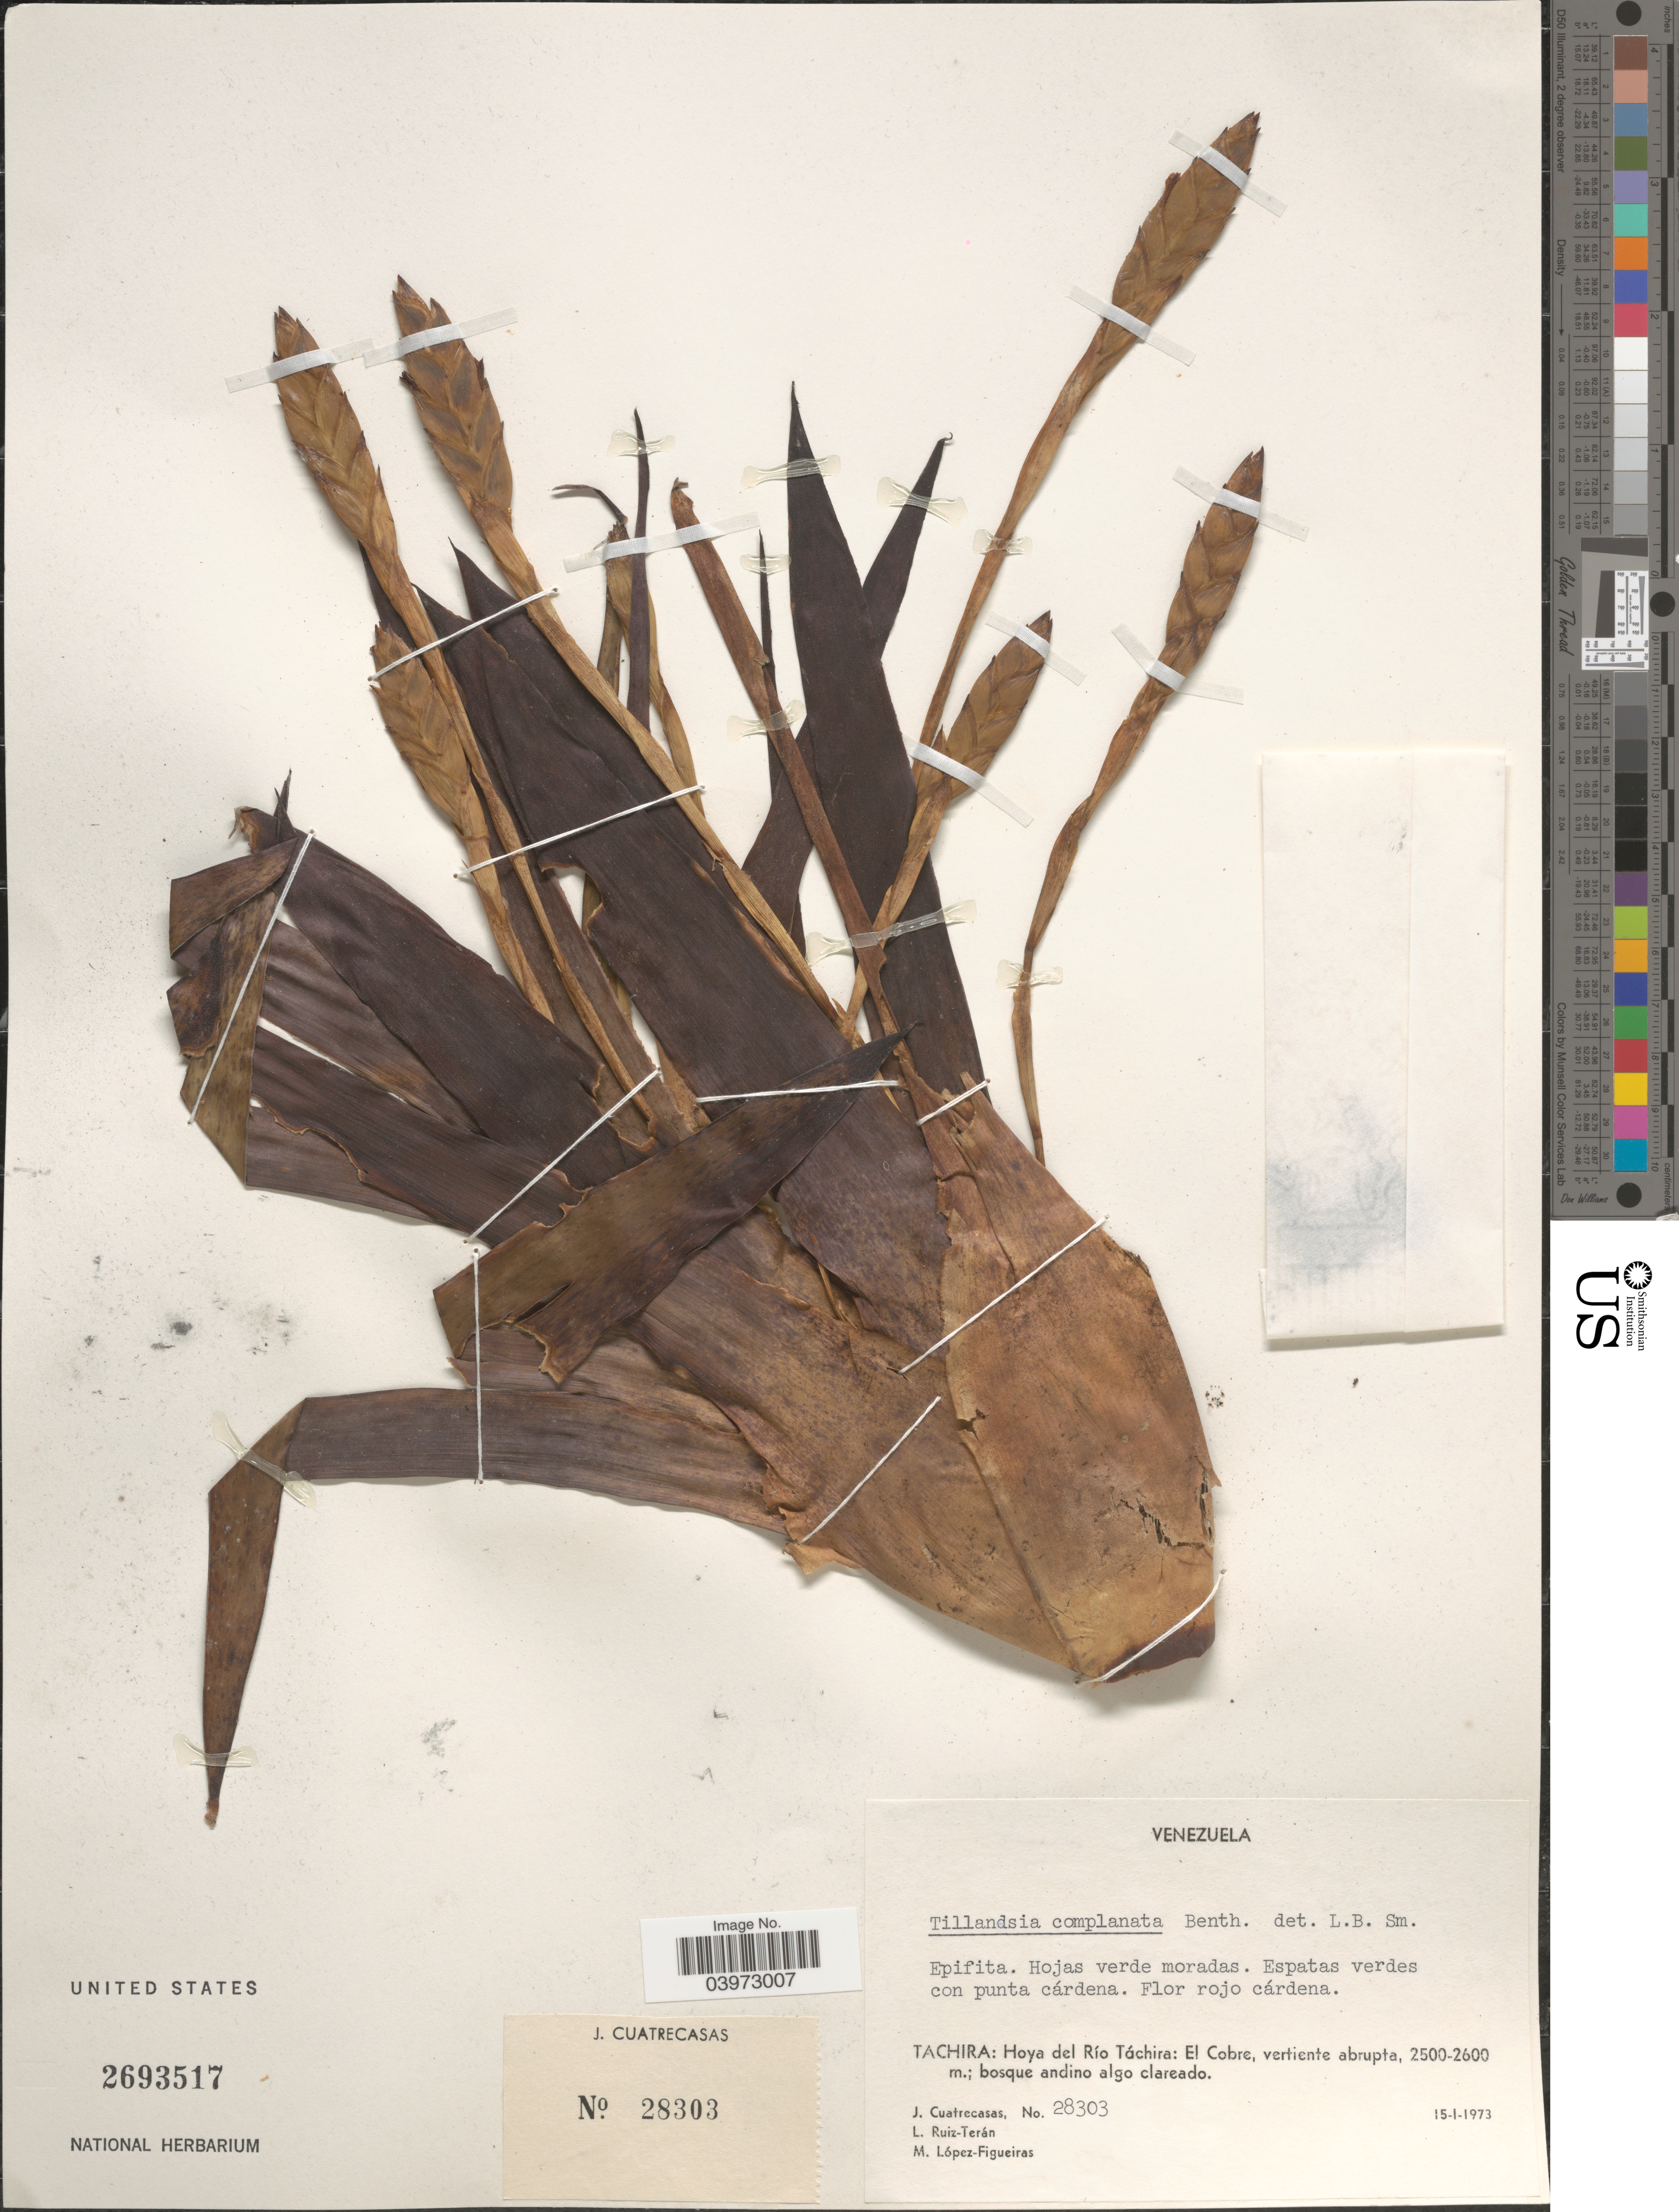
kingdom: Plantae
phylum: Tracheophyta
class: Liliopsida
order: Poales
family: Bromeliaceae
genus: Tillandsia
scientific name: Tillandsia complanata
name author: Benth.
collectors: J. Cuatrecasas, L. E. Ruíz-Terán & M. López Figueiras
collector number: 28303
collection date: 1973-01-15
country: Venezuela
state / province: Tachira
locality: Hoya del Río Táchira: El Cobre, vertiente abrupta.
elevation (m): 2500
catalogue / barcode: US 2693517